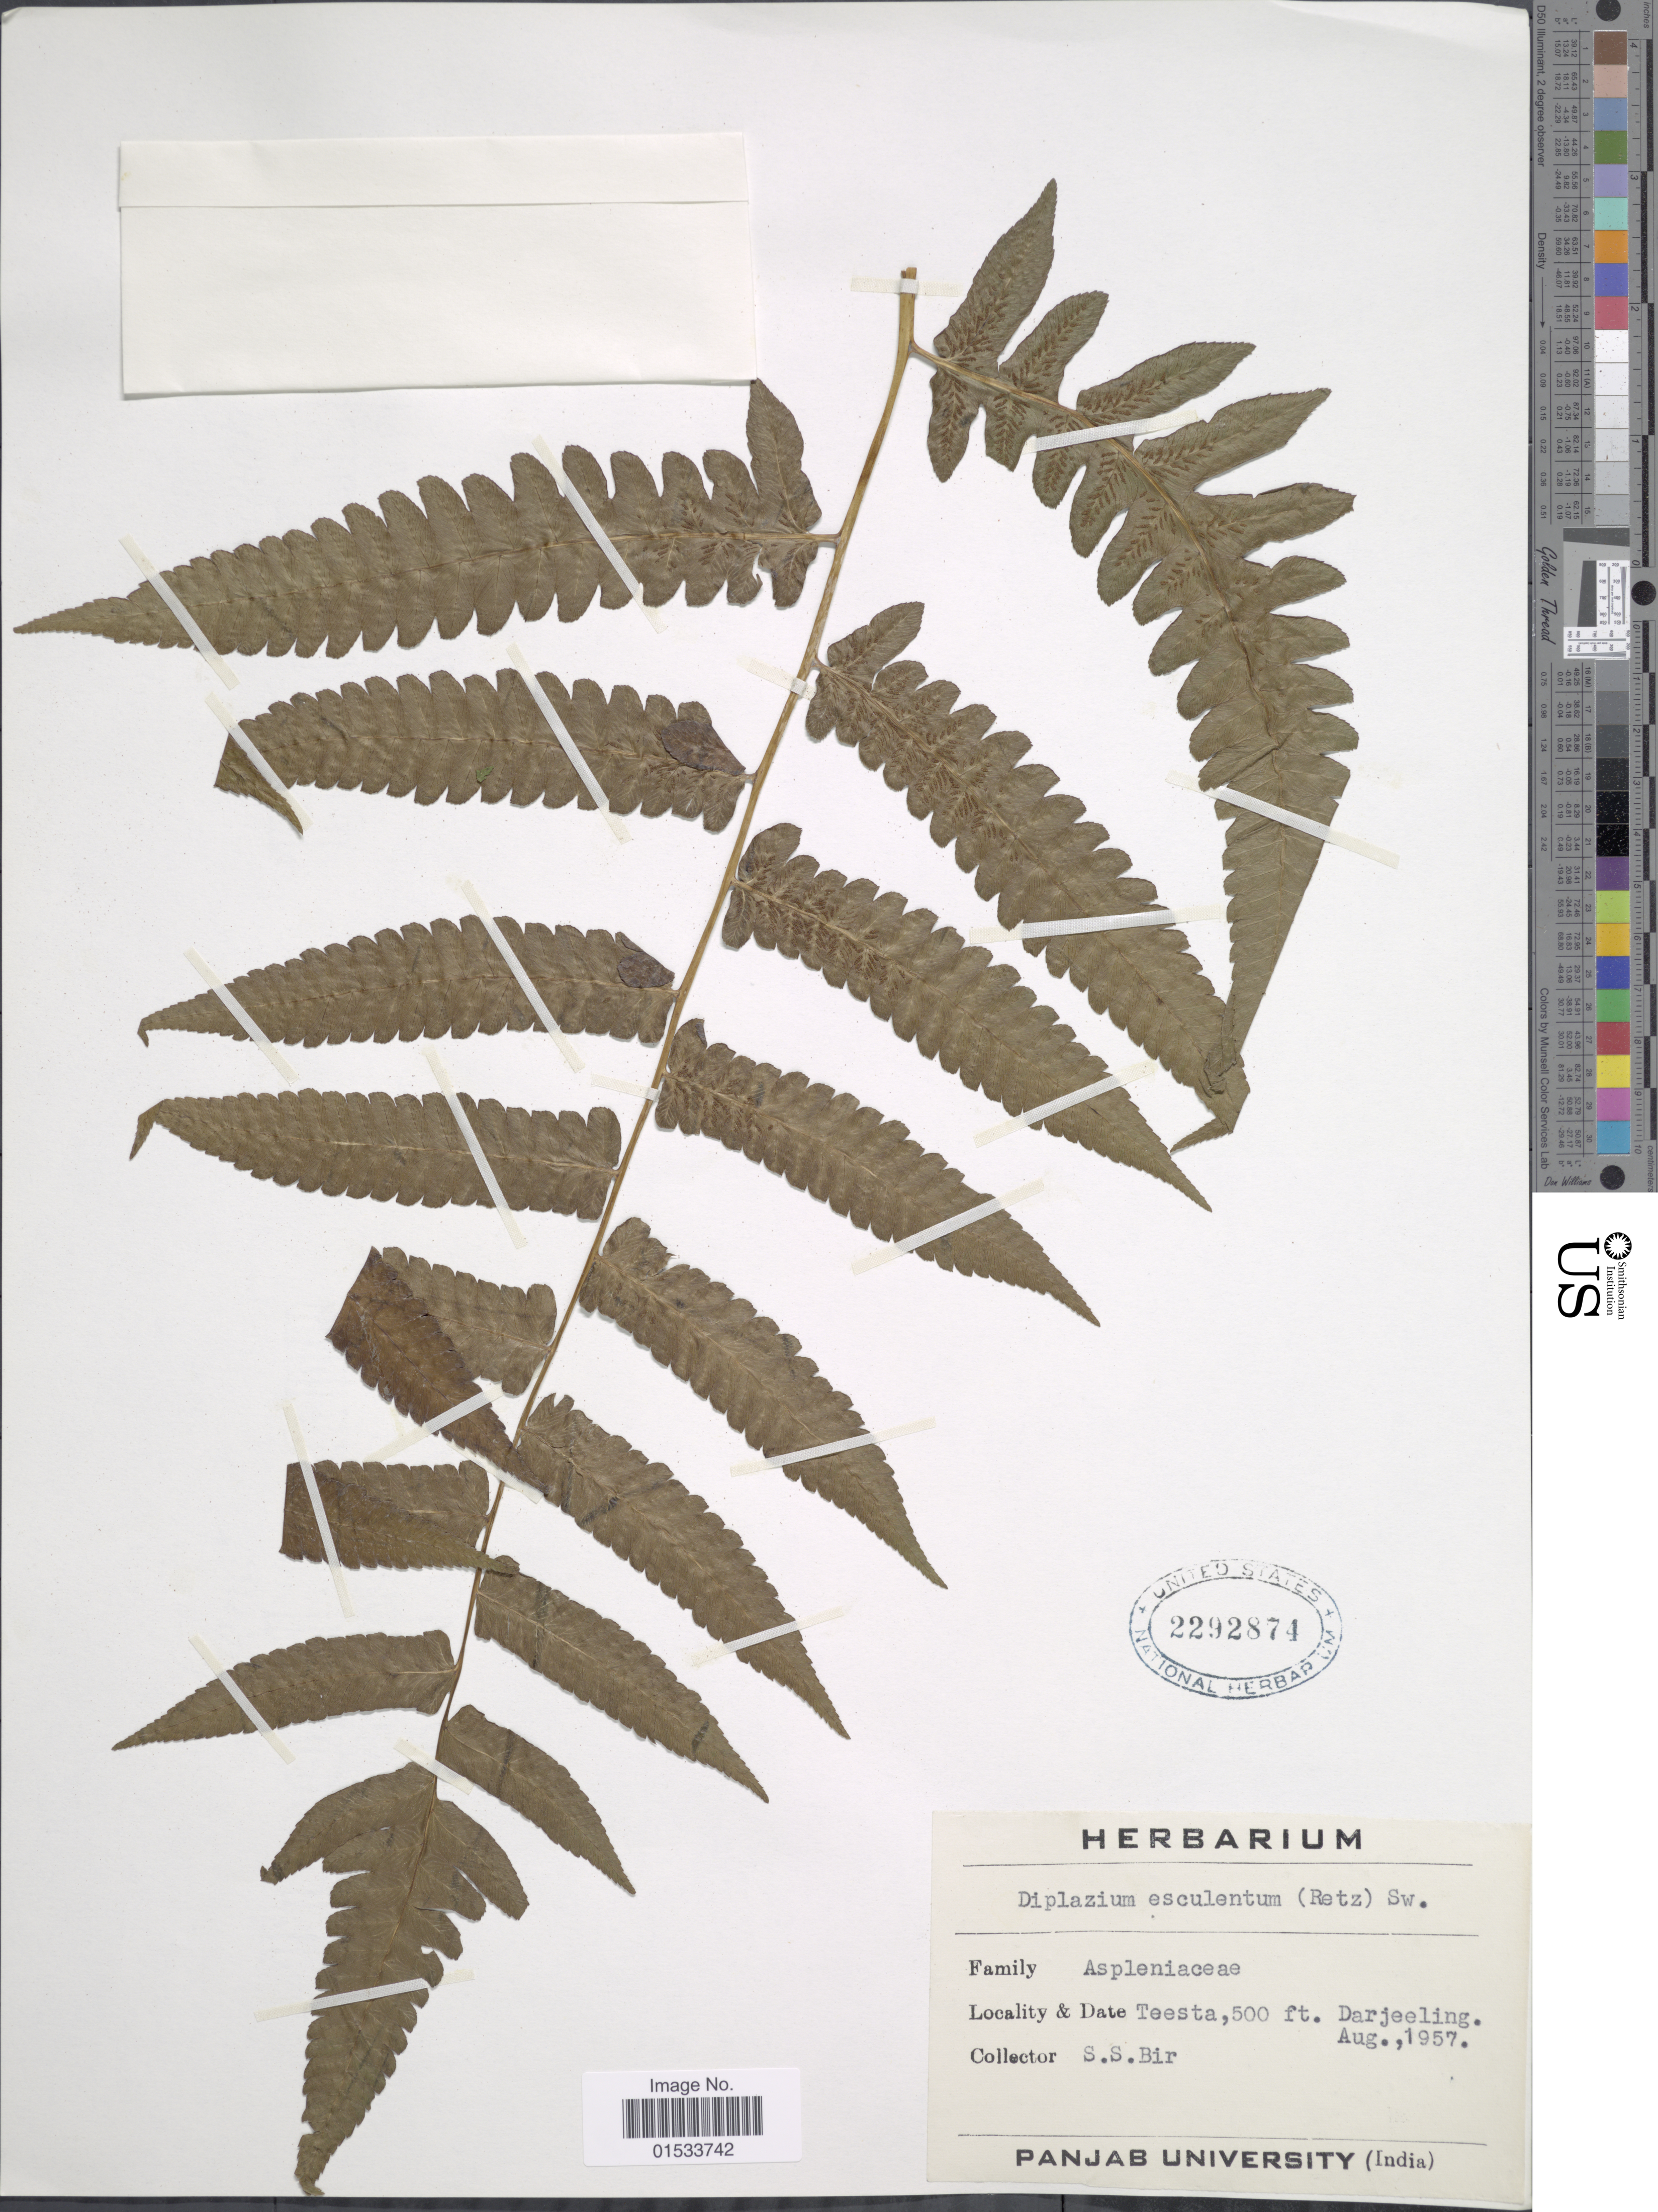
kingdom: Plantae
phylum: Tracheophyta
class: Polypodiopsida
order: Polypodiales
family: Athyriaceae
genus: Diplazium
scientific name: Diplazium esculentum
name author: (Retz.) Sw.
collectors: S. S. Bir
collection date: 1957-08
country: India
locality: Teesta, Darjeeling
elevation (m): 152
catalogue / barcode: US 2292874